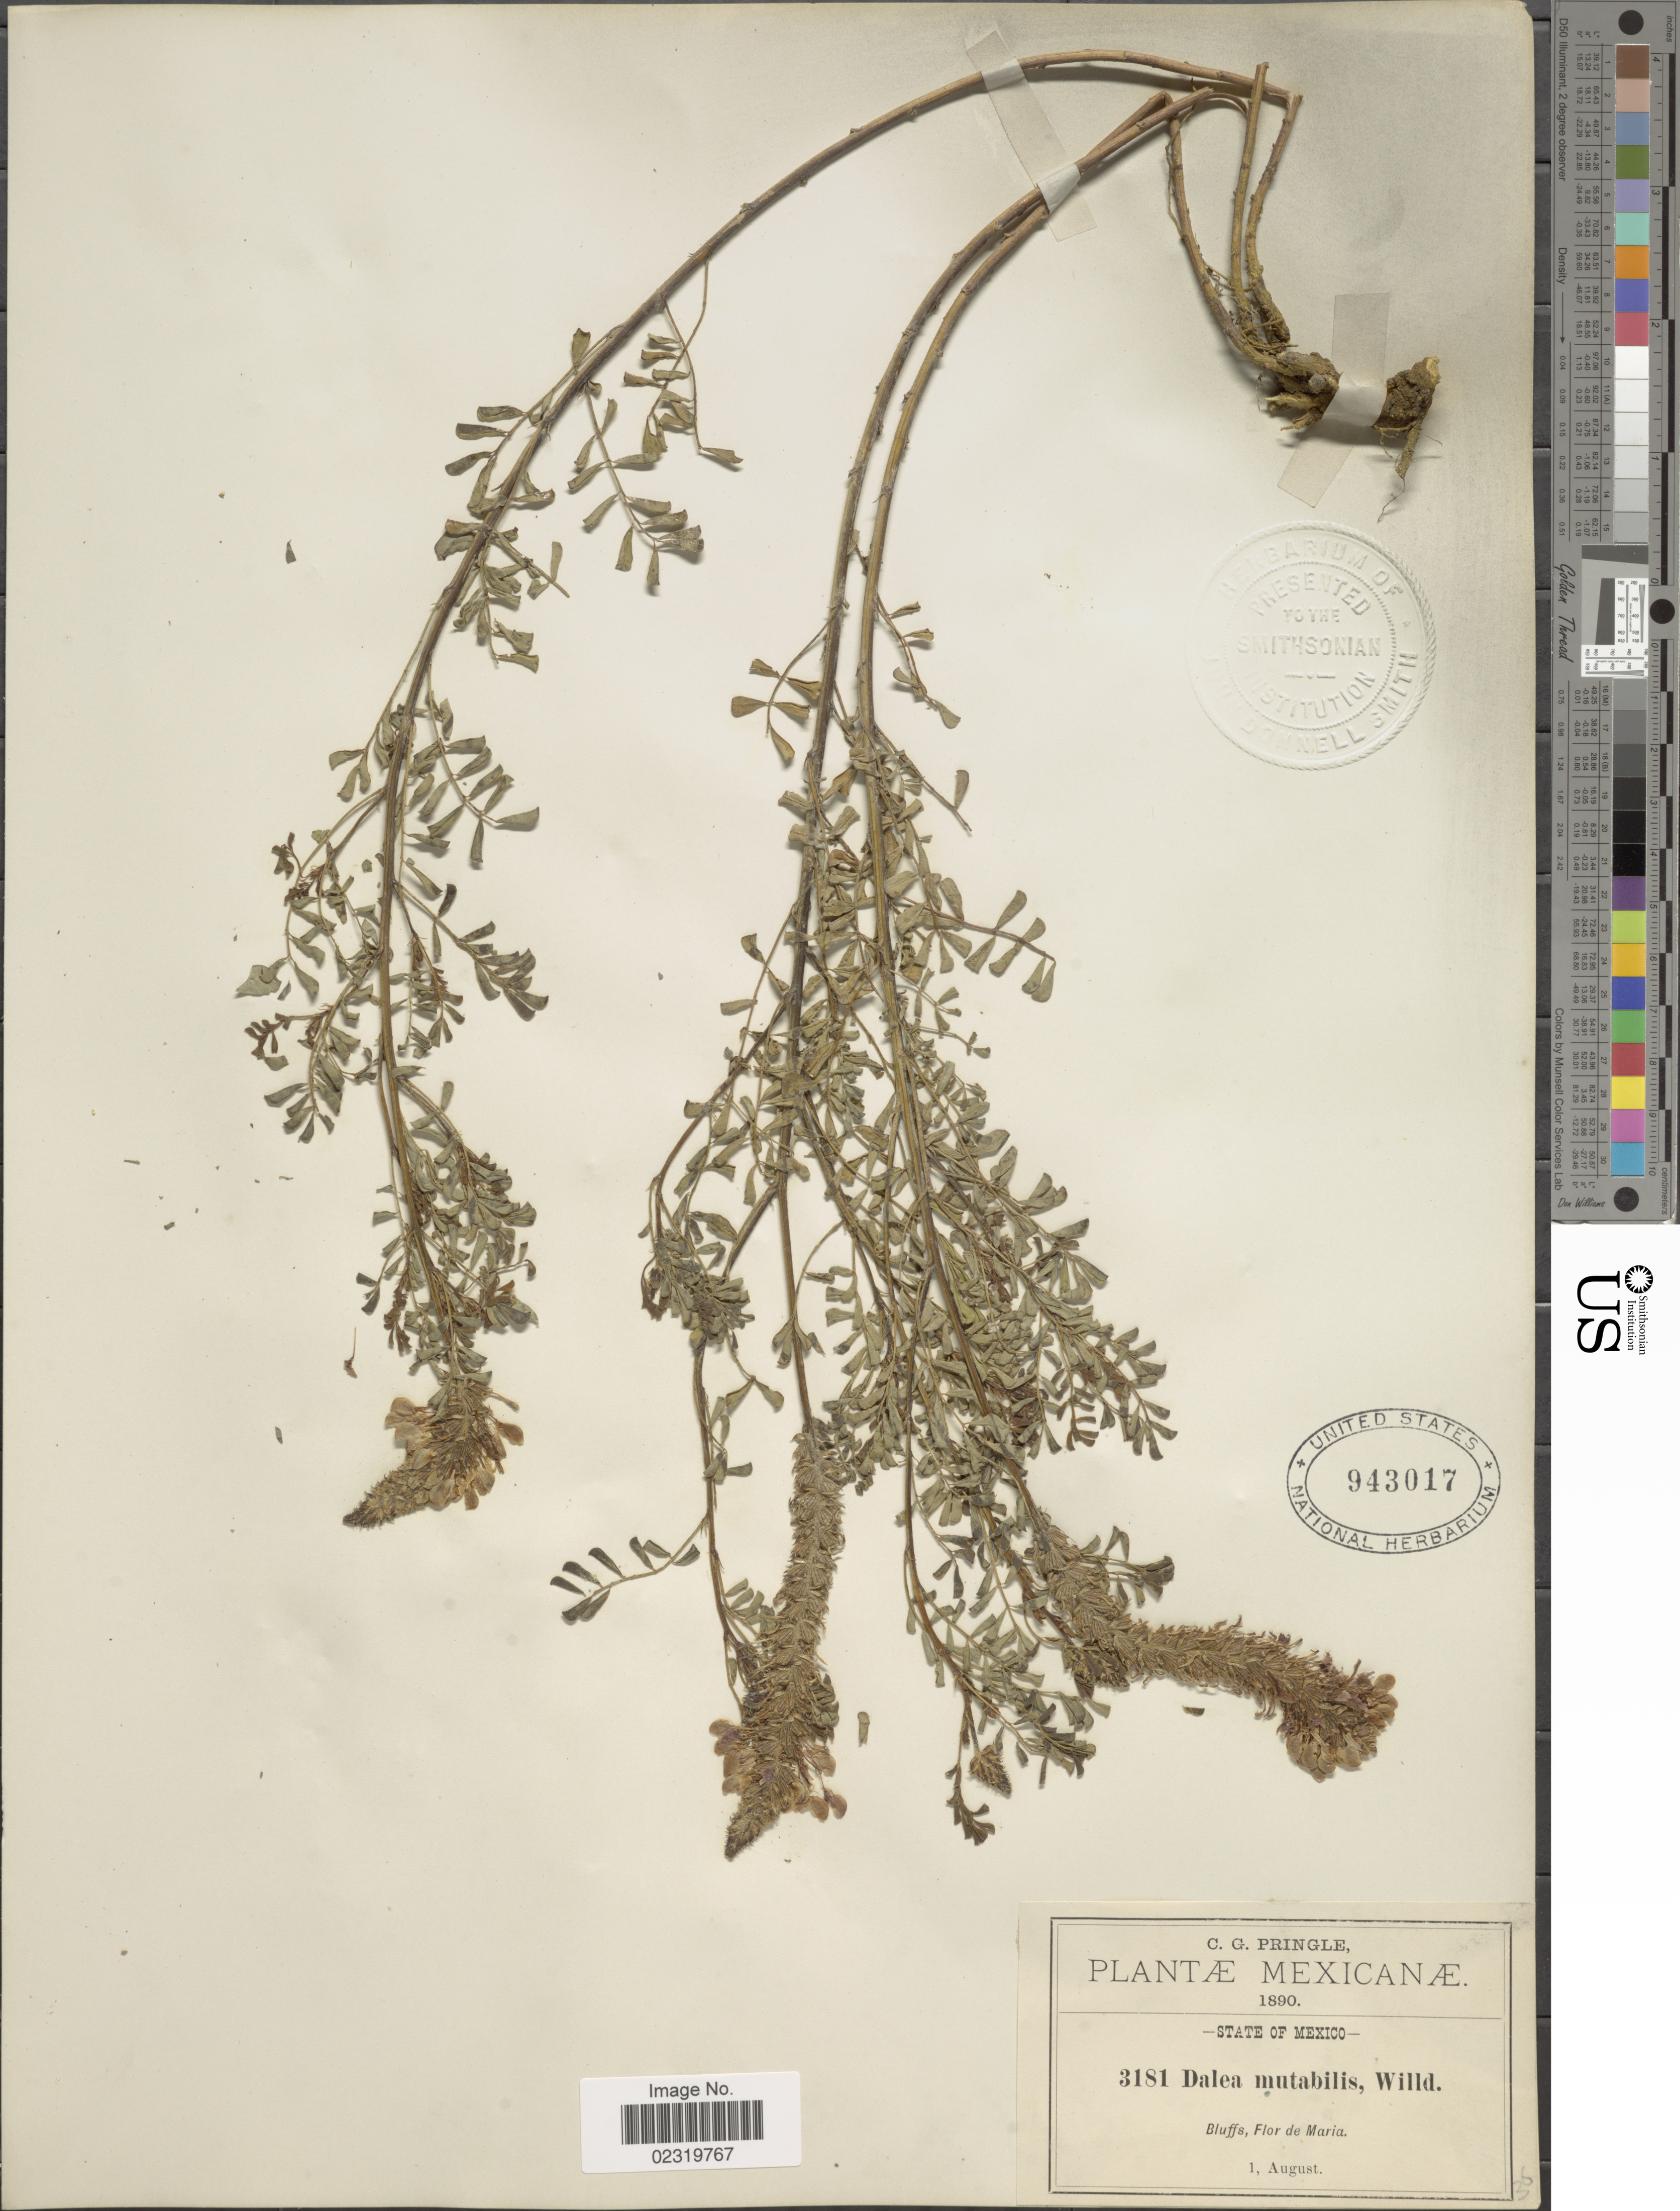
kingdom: Plantae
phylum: Tracheophyta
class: Magnoliopsida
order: Fabales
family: Fabaceae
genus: Dalea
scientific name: Dalea obovatifolia var. obovatifolia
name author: Ortega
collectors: C. G. Pringle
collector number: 3181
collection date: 1890-08-01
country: Mexico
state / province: México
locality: Flor de Maria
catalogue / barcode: US 943017